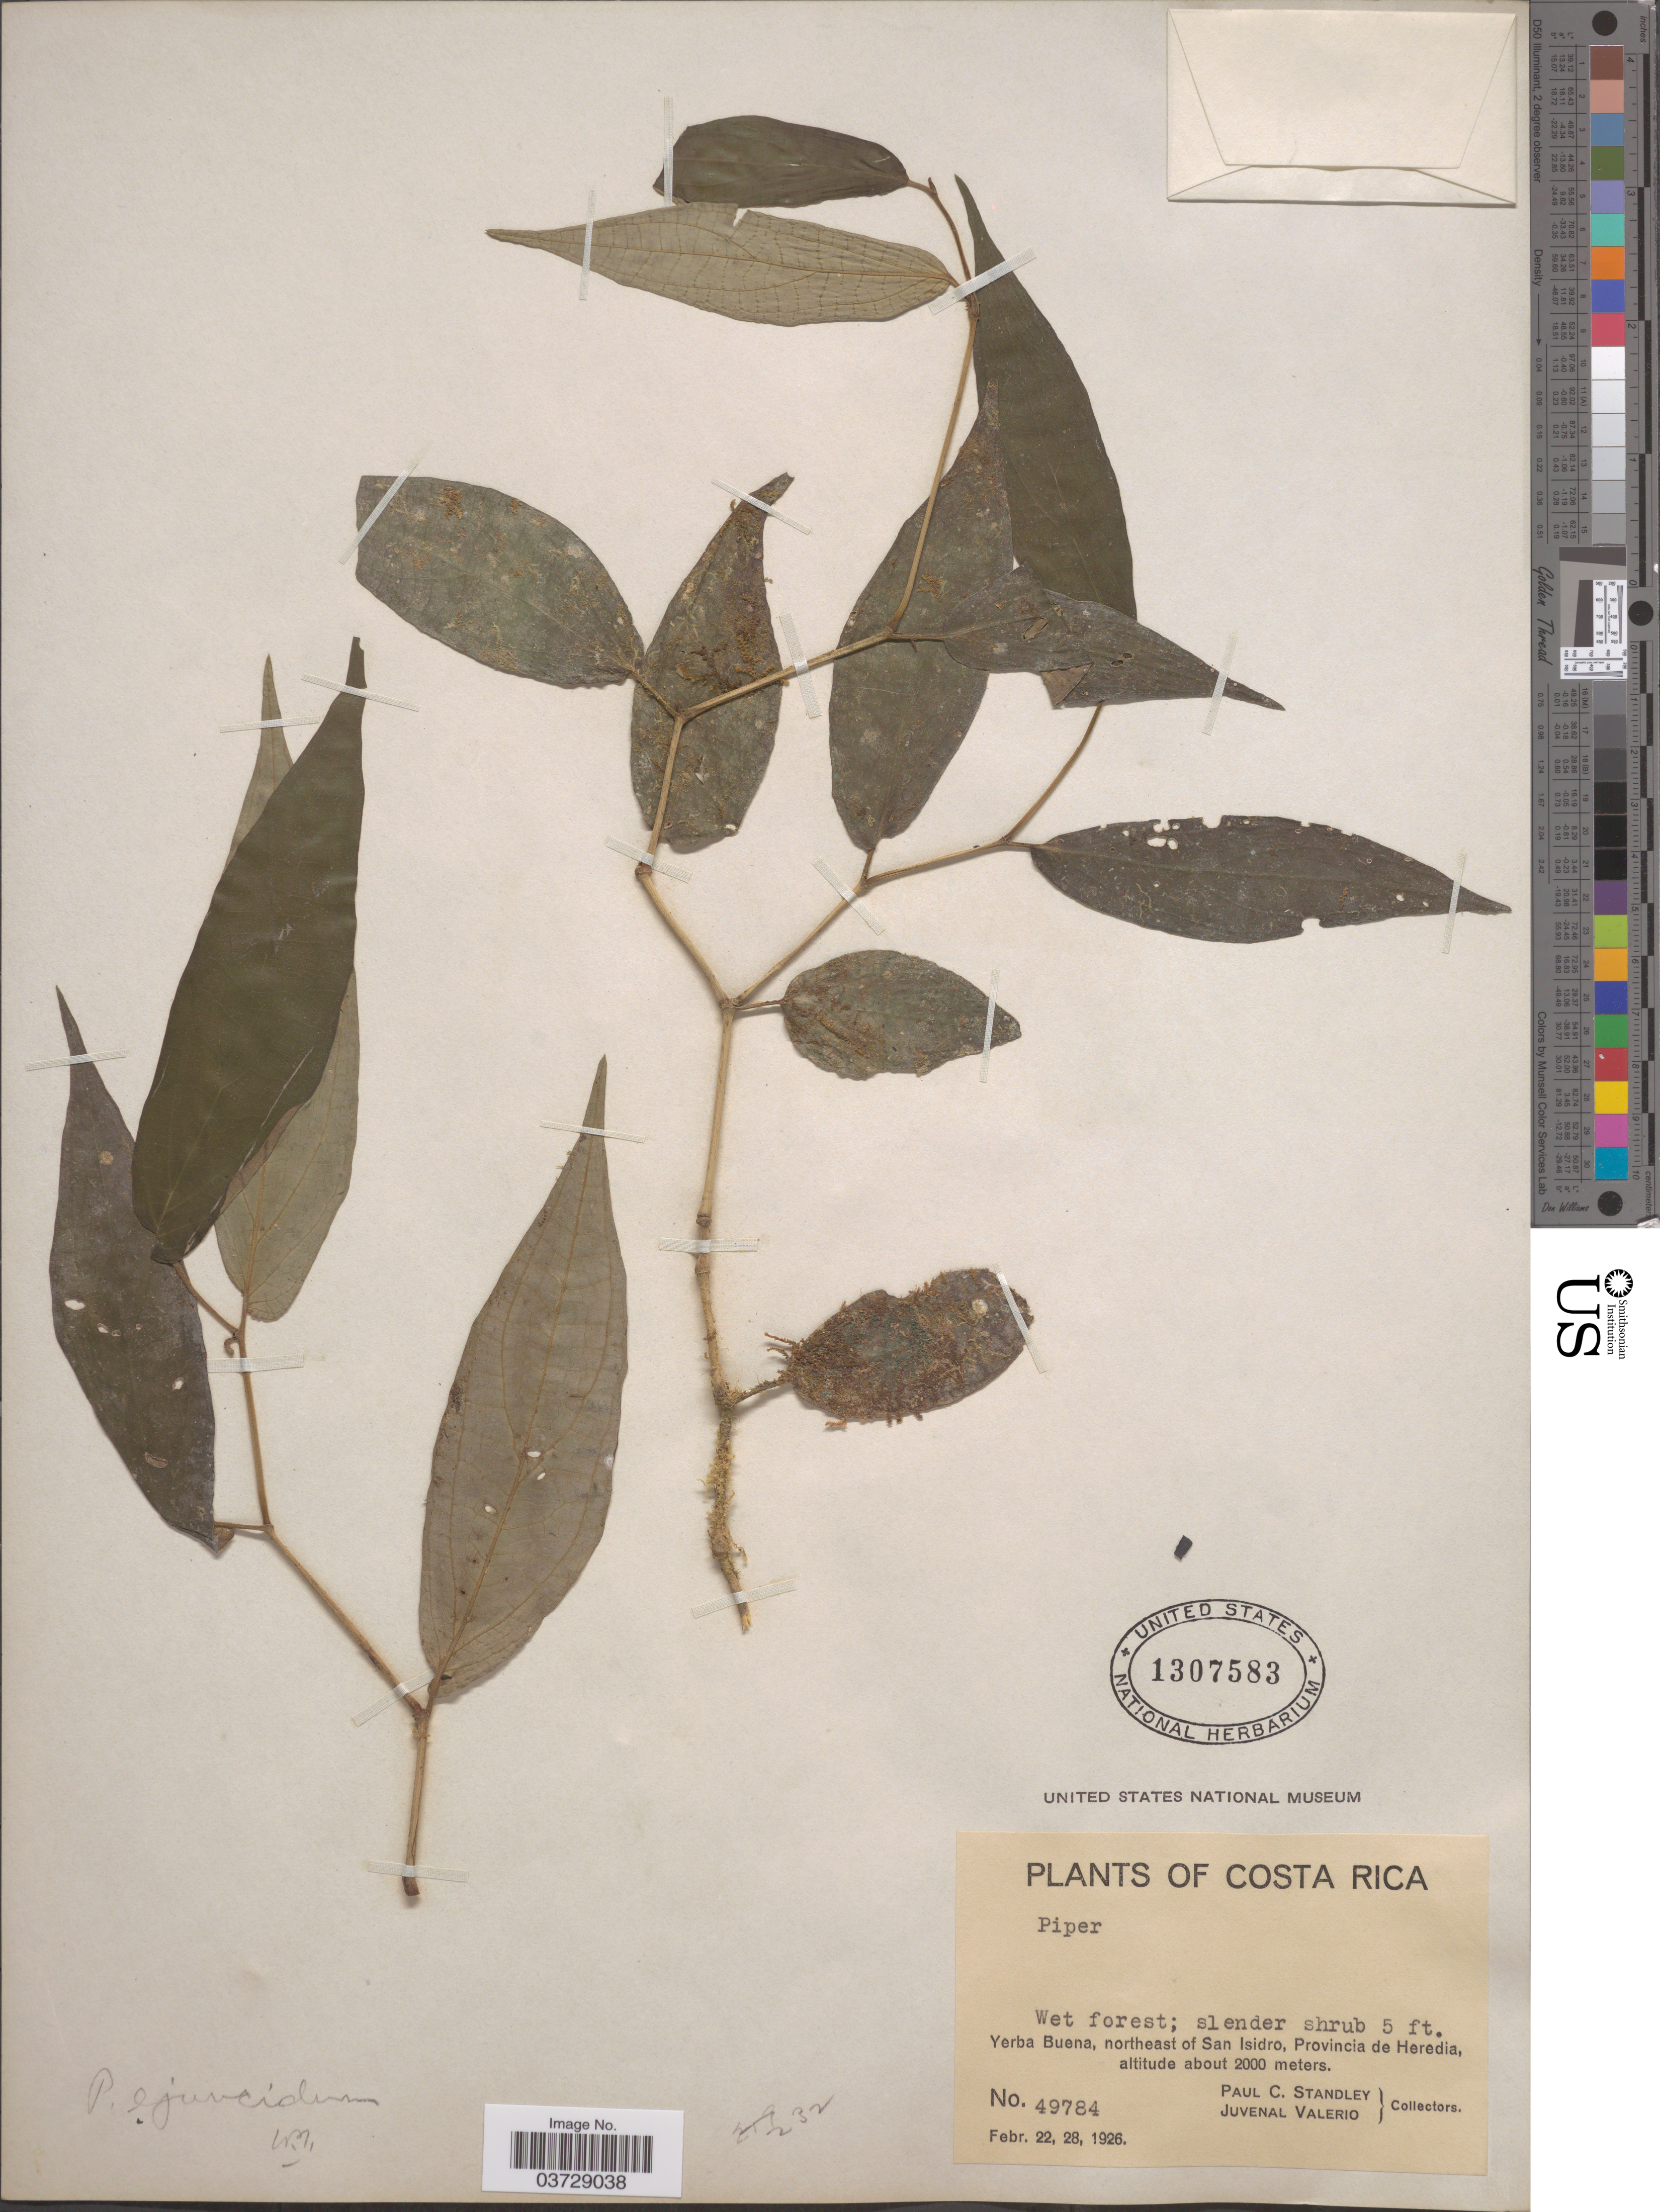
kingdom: Plantae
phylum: Tracheophyta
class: Magnoliopsida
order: Piperales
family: Piperaceae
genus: Piper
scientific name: Piper ejuncidum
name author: Trel.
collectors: P. C. Standley & J. Valerio R.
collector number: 49784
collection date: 1926-02-22/1926-02-28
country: Costa Rica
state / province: Heredia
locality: Yerba Buena, northeast of San Isidro.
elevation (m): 2000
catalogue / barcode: US 1307583